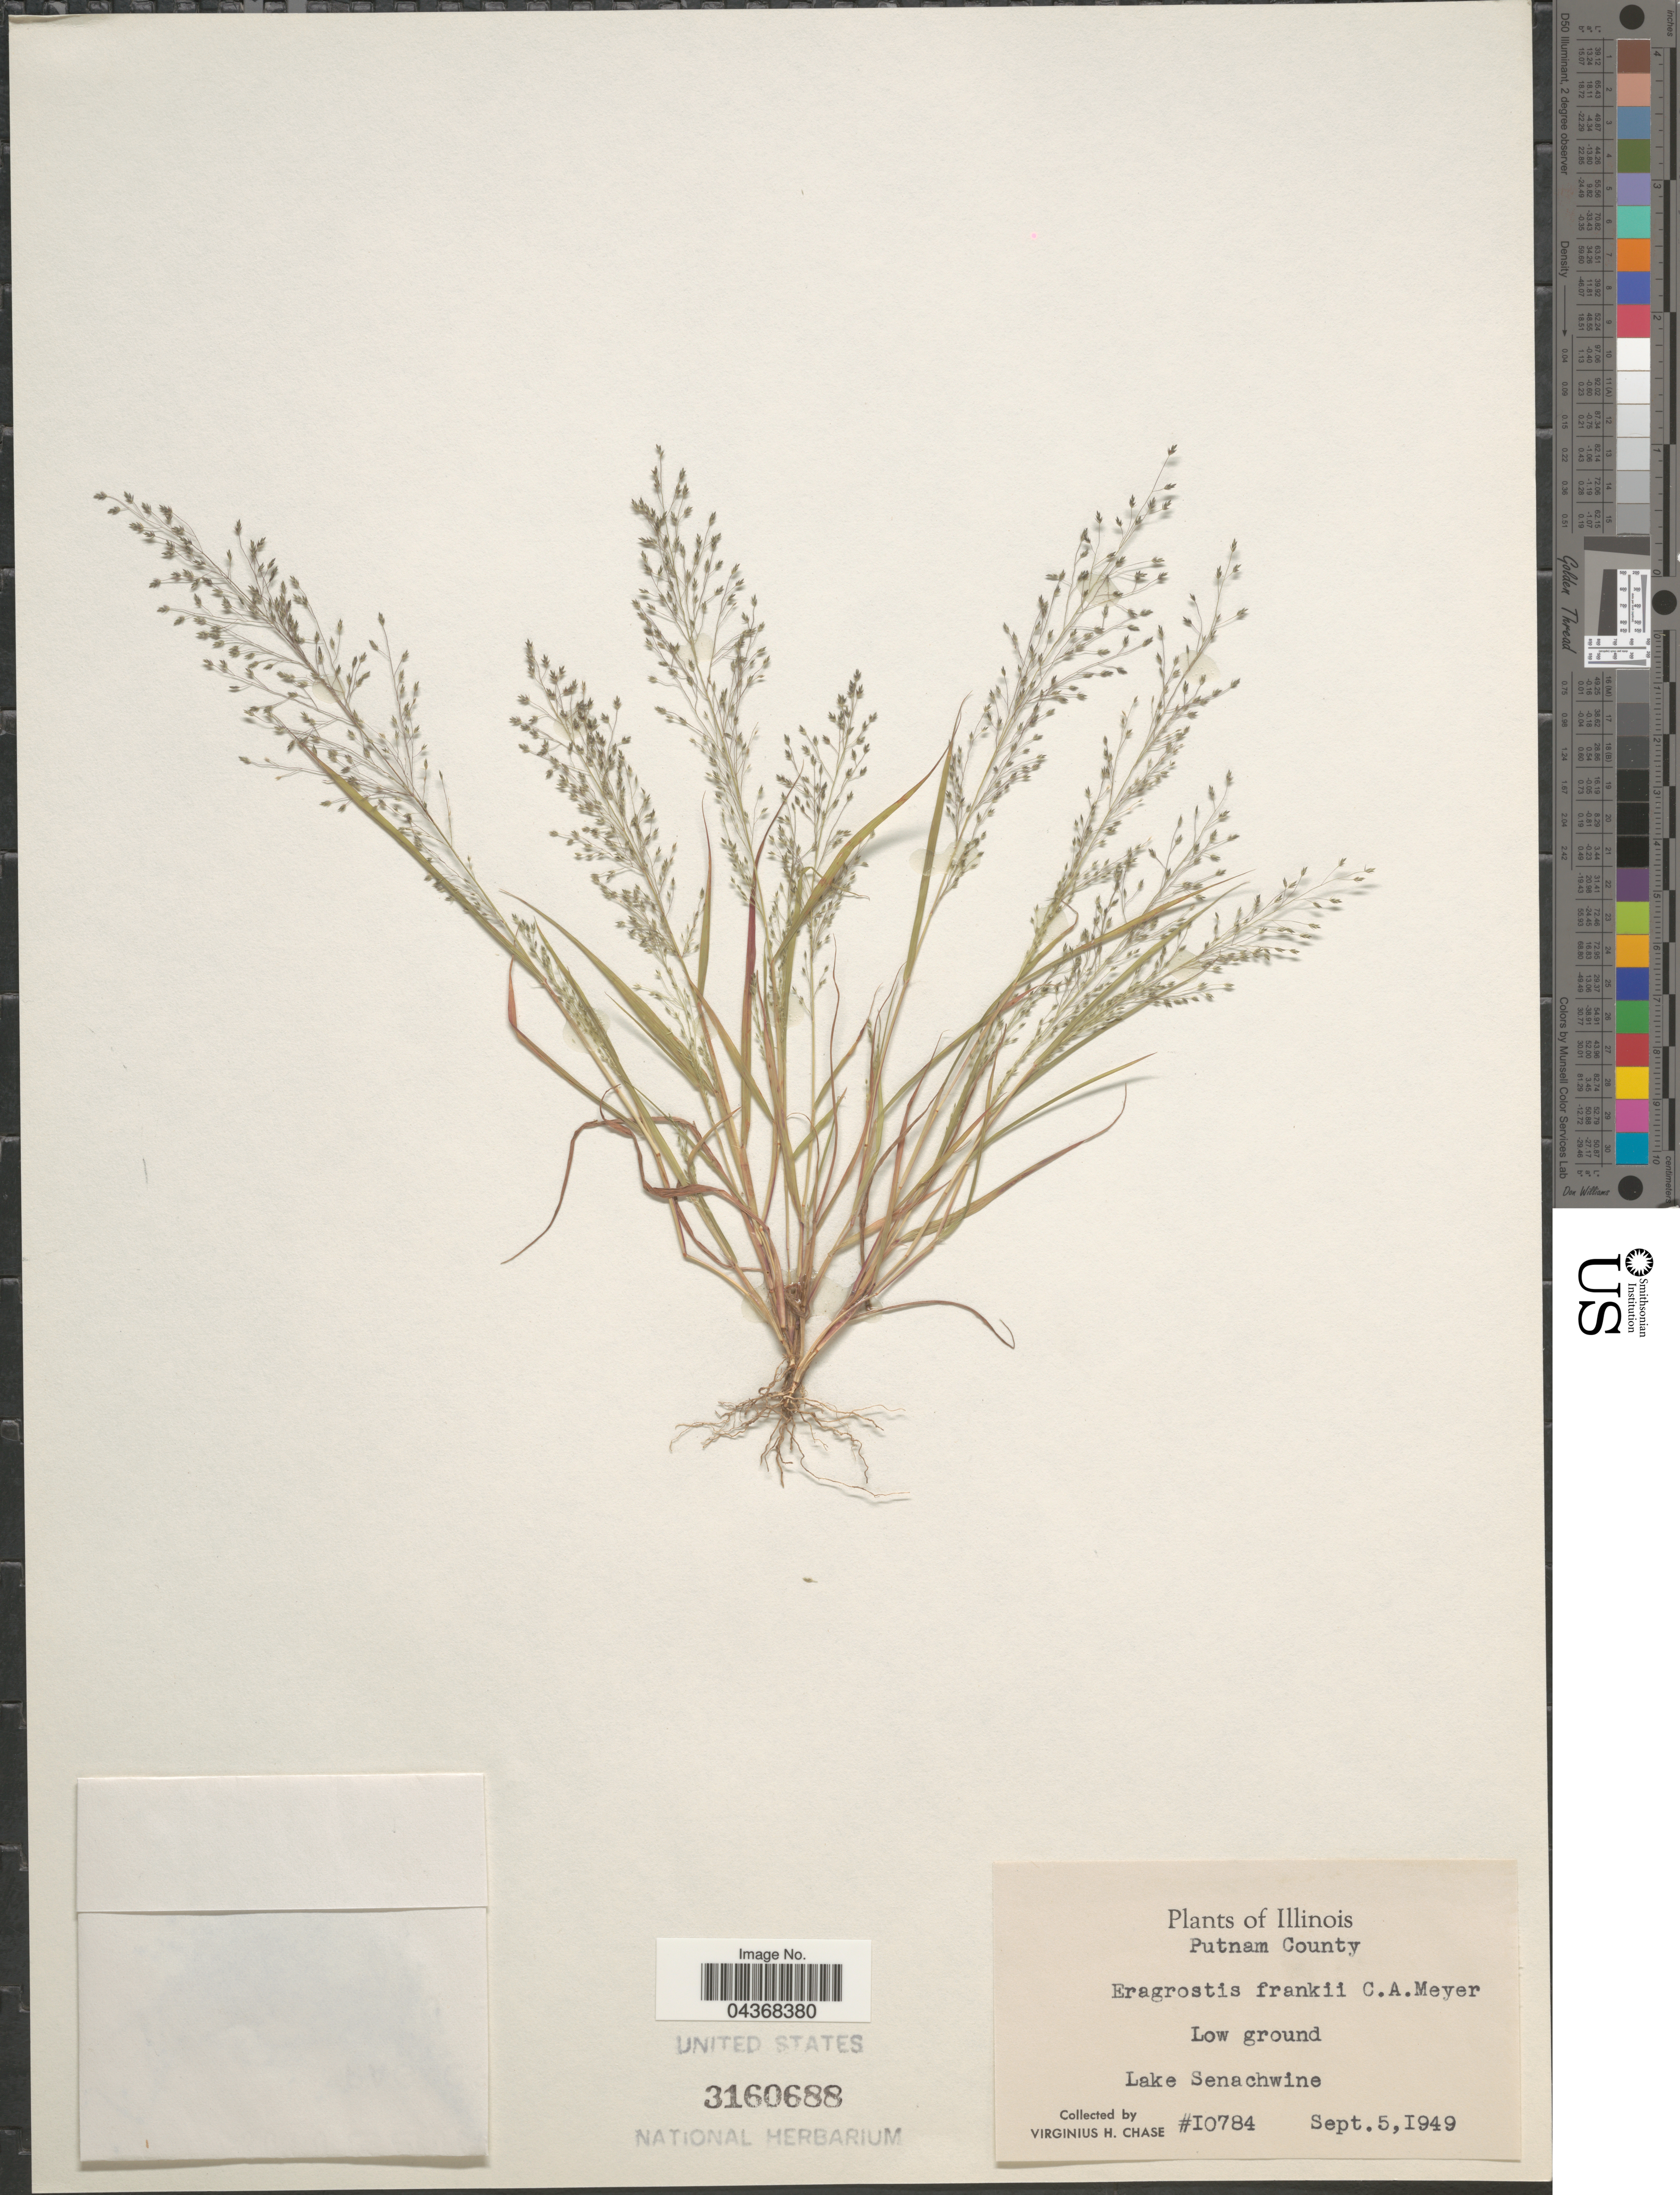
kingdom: Plantae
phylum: Tracheophyta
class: Liliopsida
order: Poales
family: Poaceae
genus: Eragrostis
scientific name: Eragrostis frankii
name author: C.A. Mey. ex Steud.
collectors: V. H. Chase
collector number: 10784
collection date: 1949-09-05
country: United States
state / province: Illinois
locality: Putnam County. Low ground. Lake Senachwine.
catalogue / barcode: US 3160688